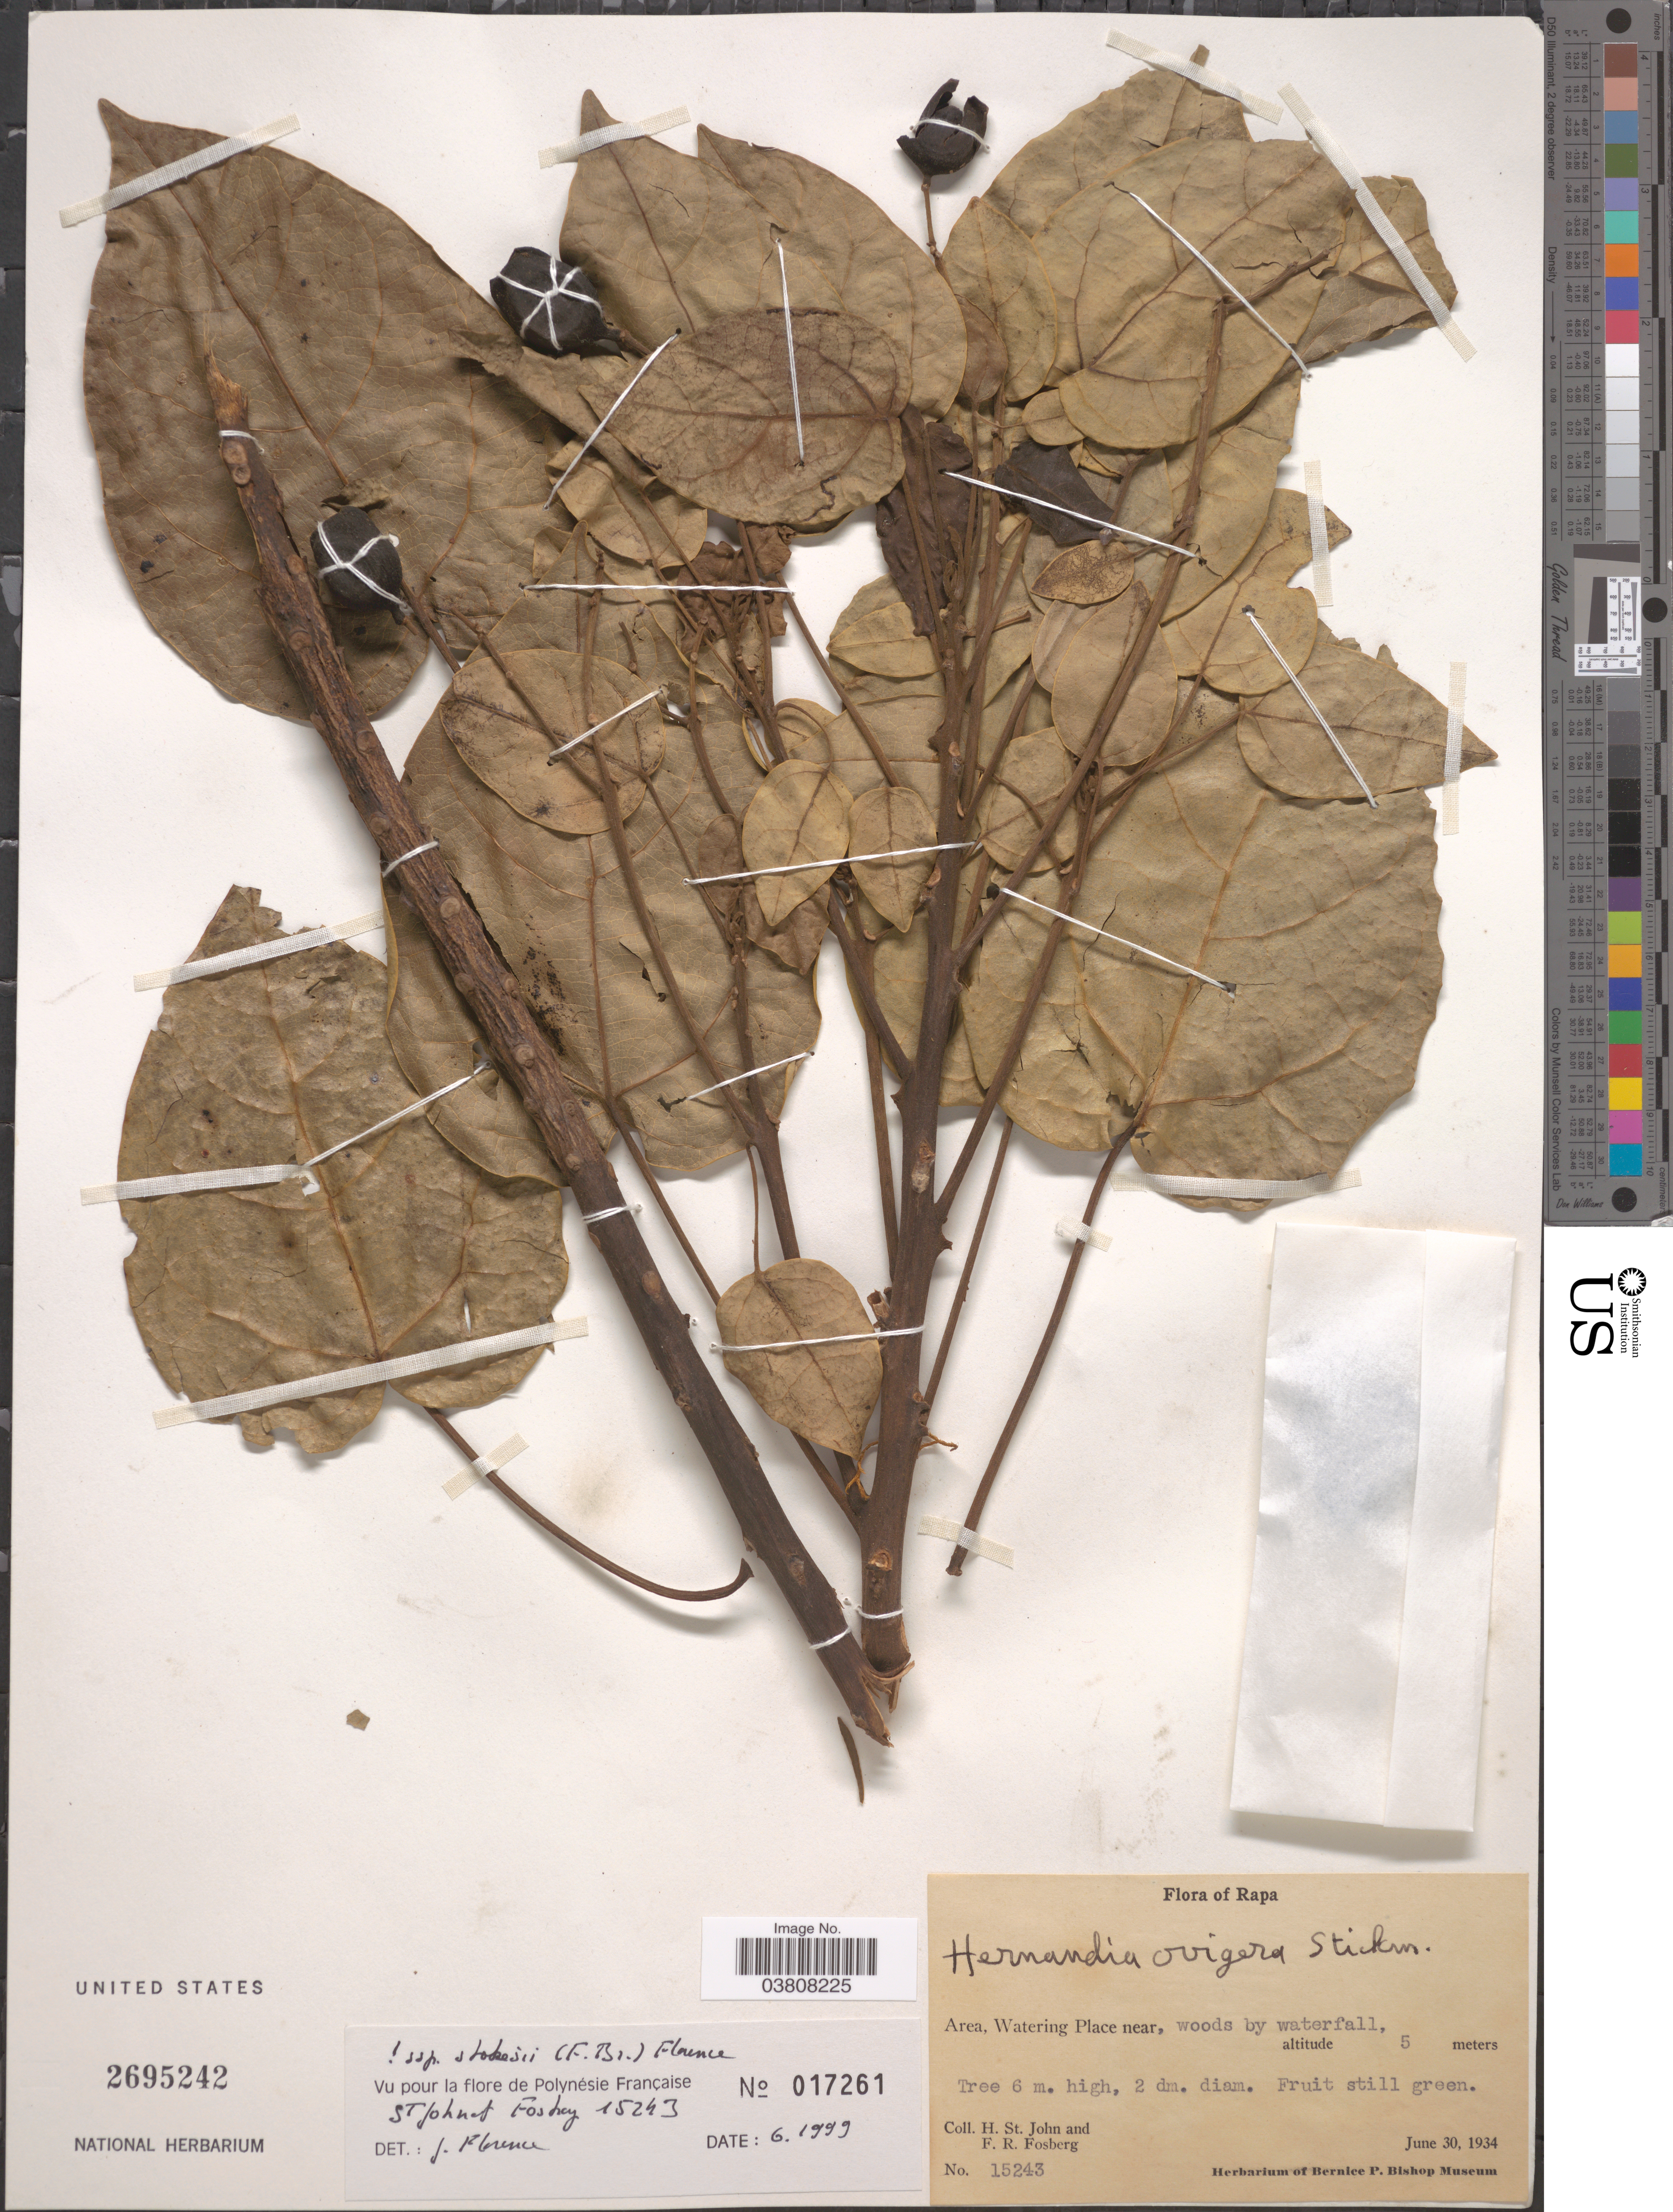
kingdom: Plantae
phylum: Tracheophyta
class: Magnoliopsida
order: Laurales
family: Hernandiaceae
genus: Hernandia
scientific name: Hernandia ovigera var. stokesi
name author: F. Br.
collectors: H. St. John & F. R. Fosberg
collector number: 15243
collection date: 1934-06-30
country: French Polynesia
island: Rapa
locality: Rapa. Area, Watering Place near, woods by waterfall.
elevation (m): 5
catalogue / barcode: US 2695242